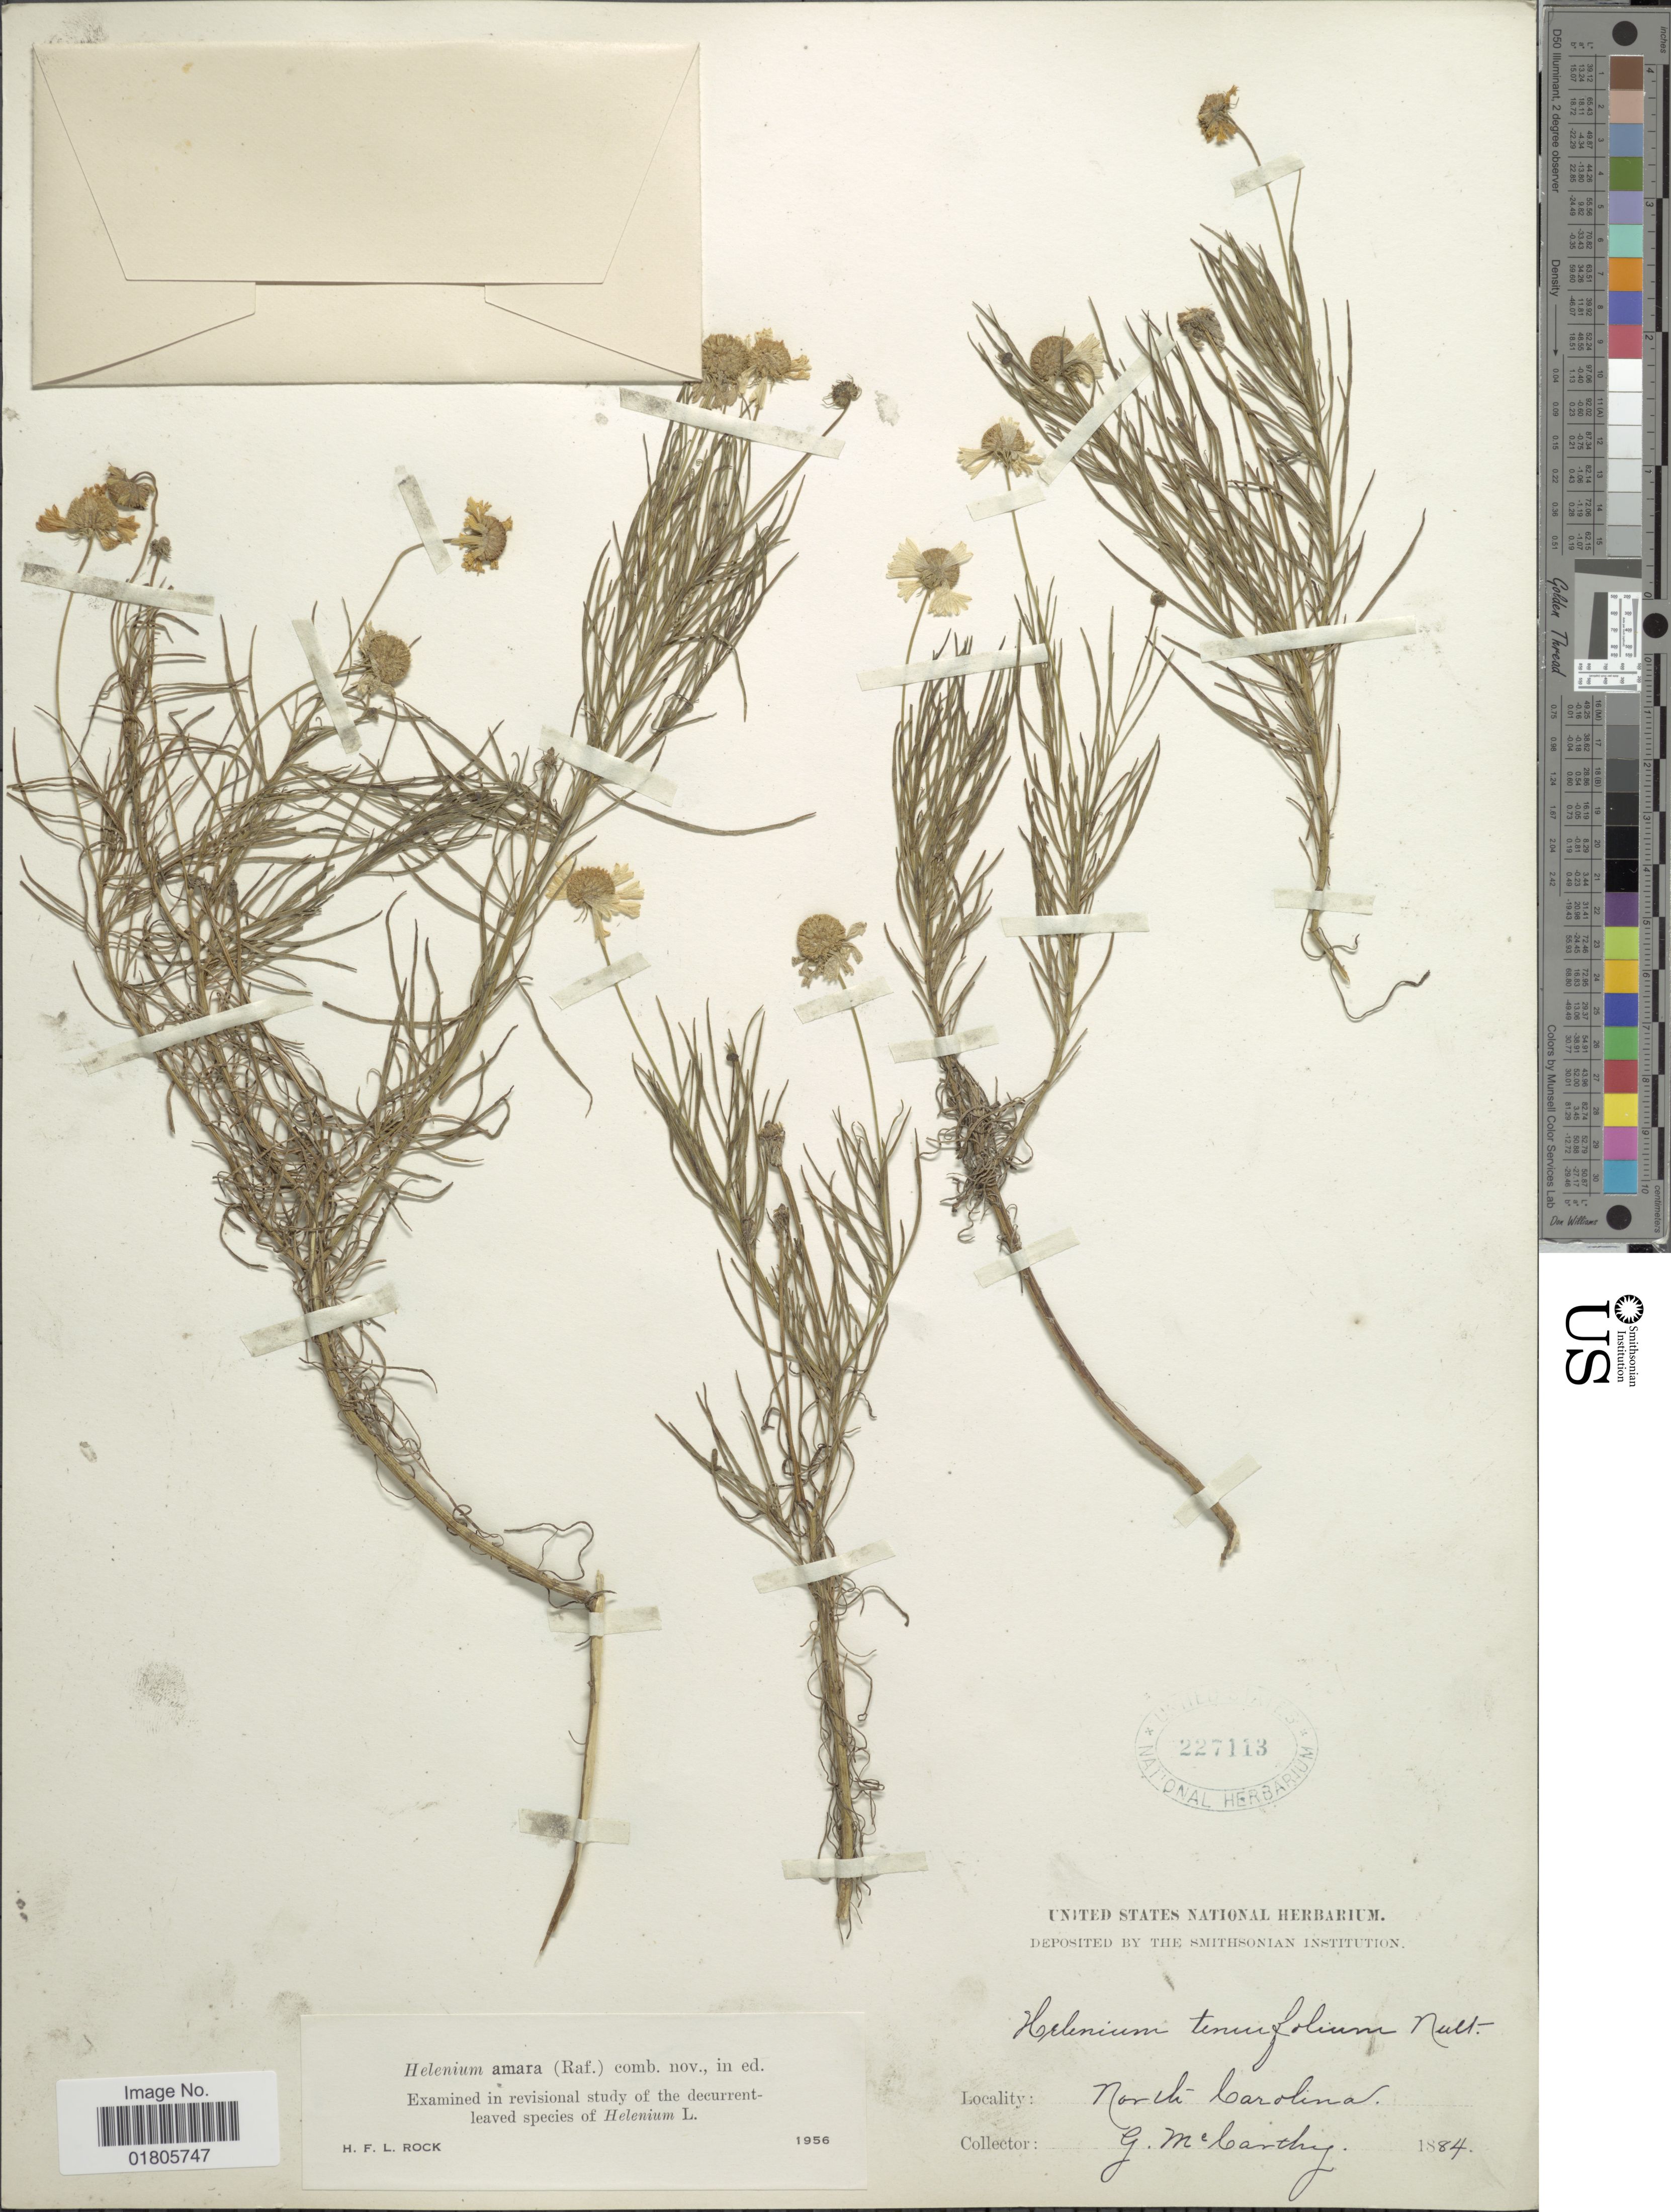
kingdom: Plantae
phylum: Tracheophyta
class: Magnoliopsida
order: Asterales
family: Asteraceae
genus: Helenium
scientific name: Helenium amarum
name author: (Raf.) H. Rock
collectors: G. McCarthy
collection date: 1884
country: United States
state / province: North Carolina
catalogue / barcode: US 227113